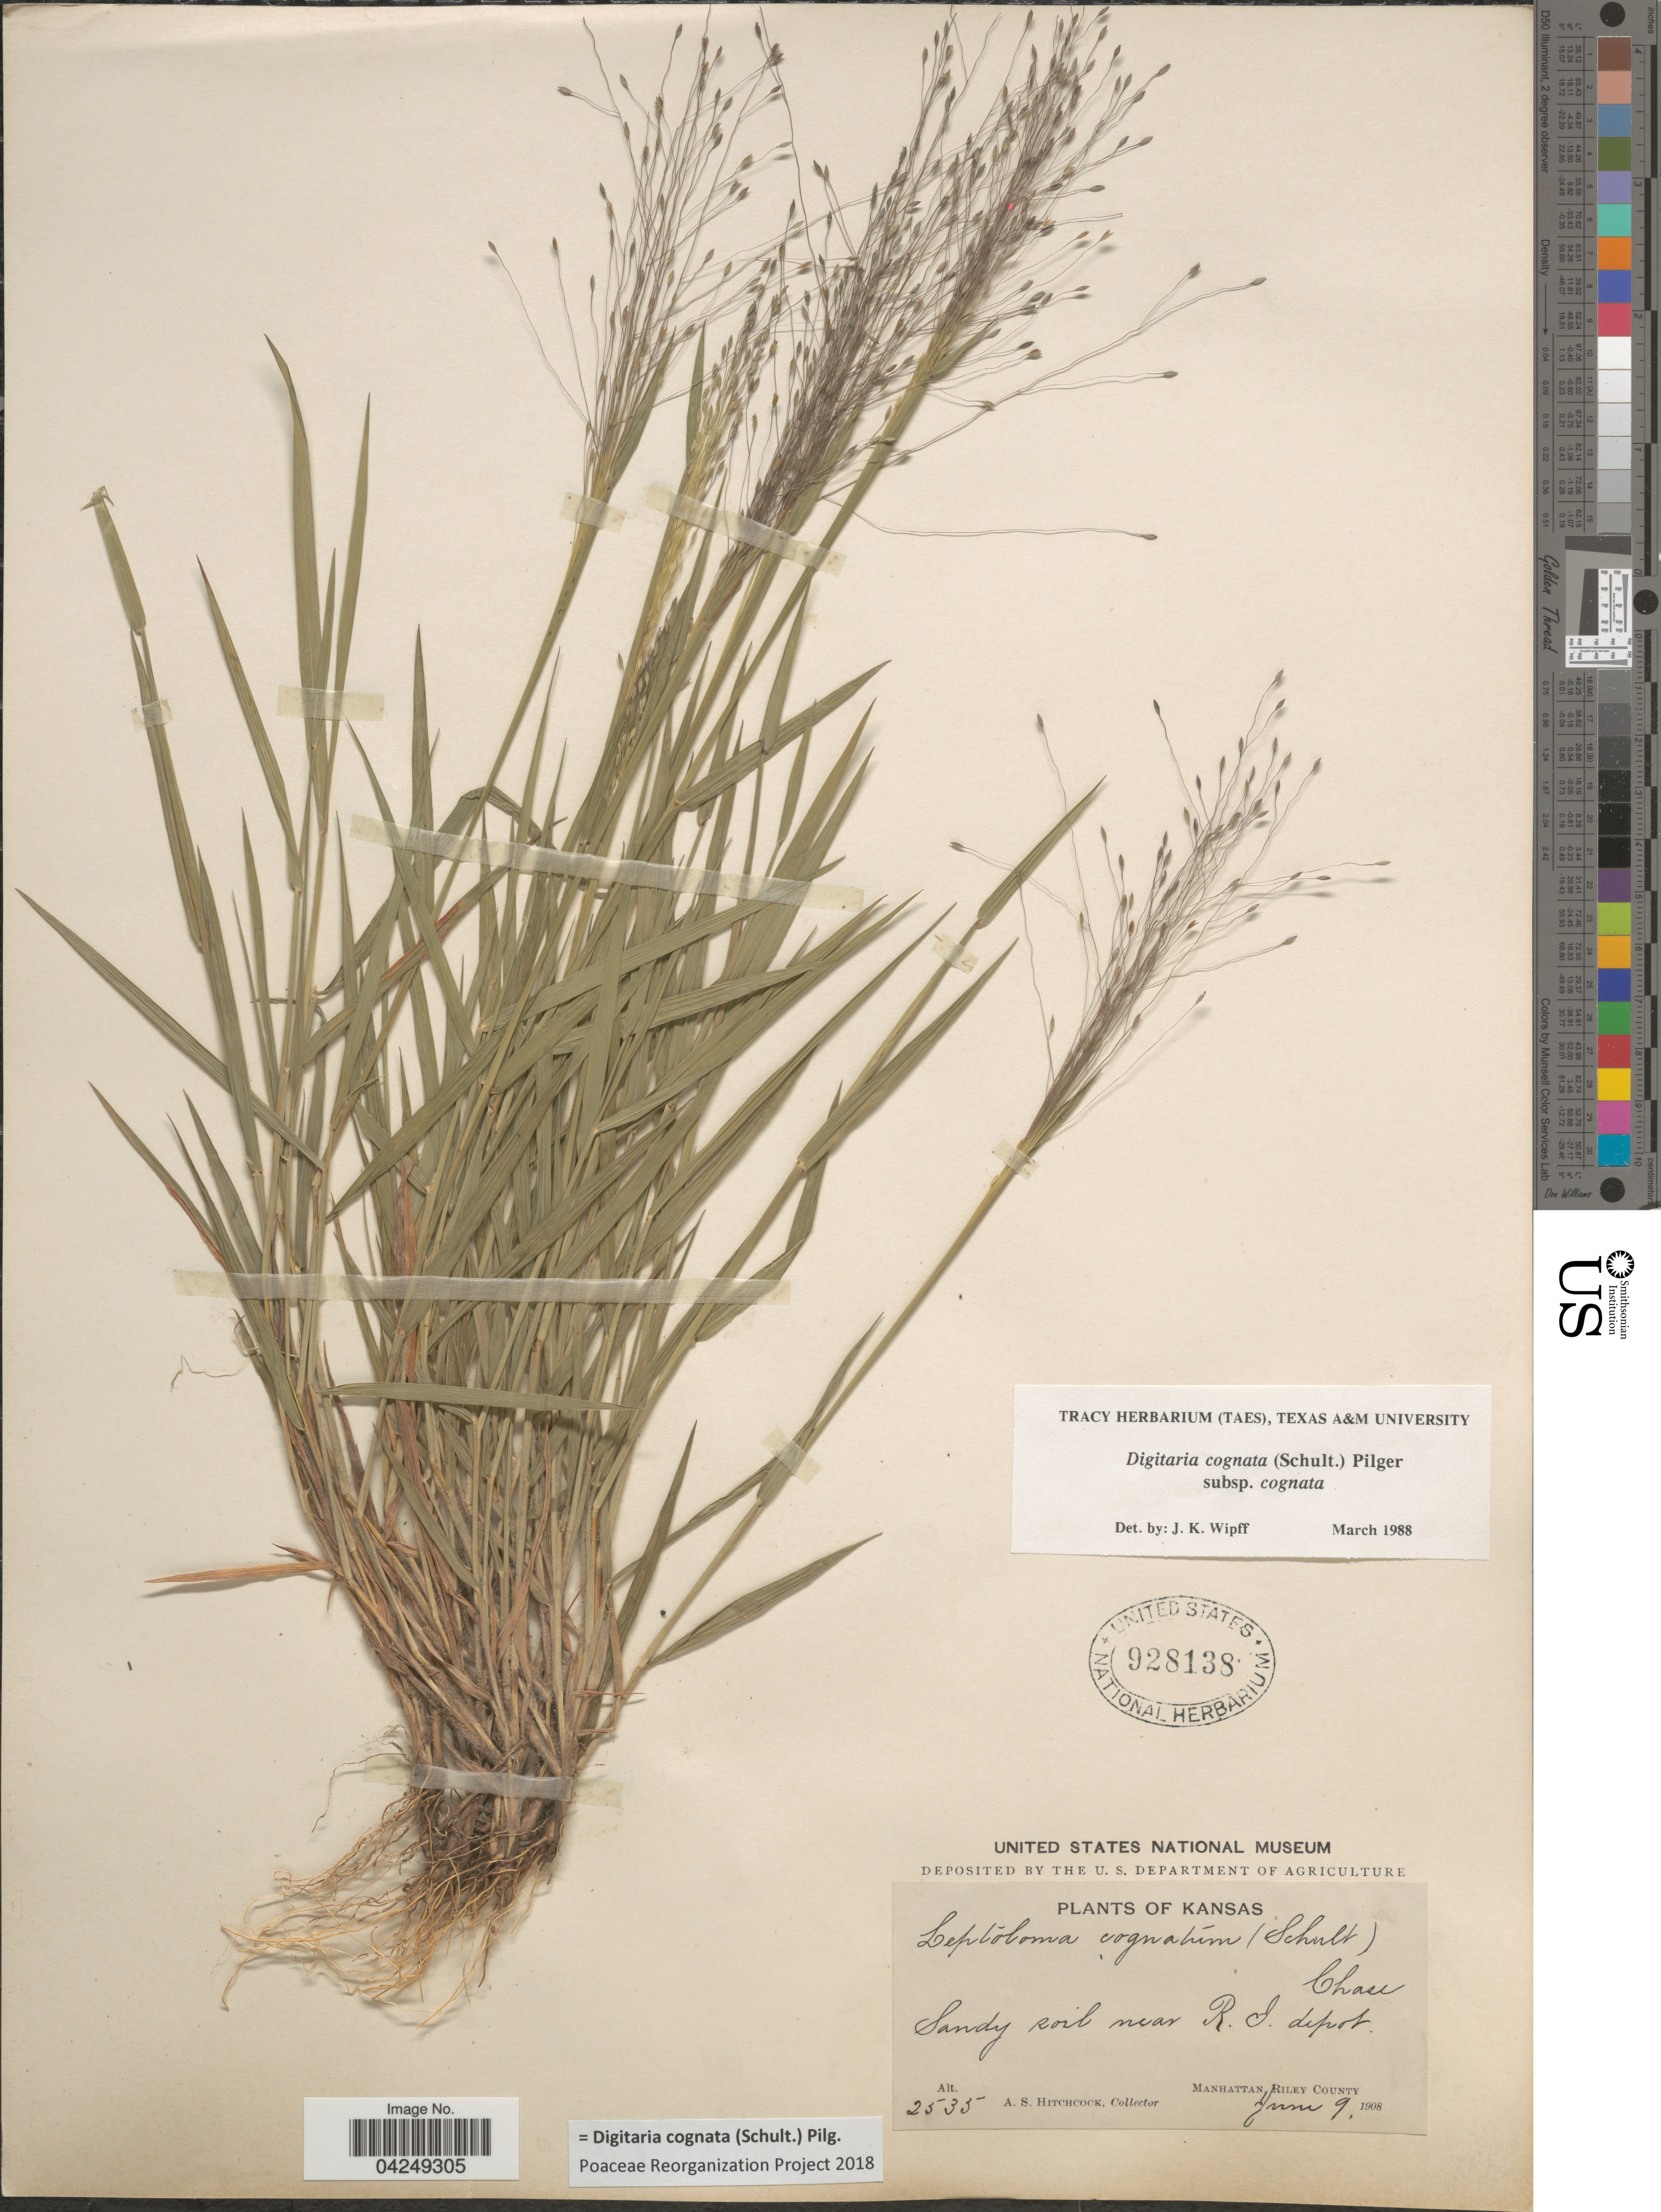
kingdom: Plantae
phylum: Tracheophyta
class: Liliopsida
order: Poales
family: Poaceae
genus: Digitaria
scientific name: Digitaria cognata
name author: (Scult.) Pilg.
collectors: A. S. Hitchcock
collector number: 2535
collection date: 1908-06-09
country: United States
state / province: Kansas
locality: Sandy soil near R. S. depot. Manhattan, Riley County.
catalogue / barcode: US 928138